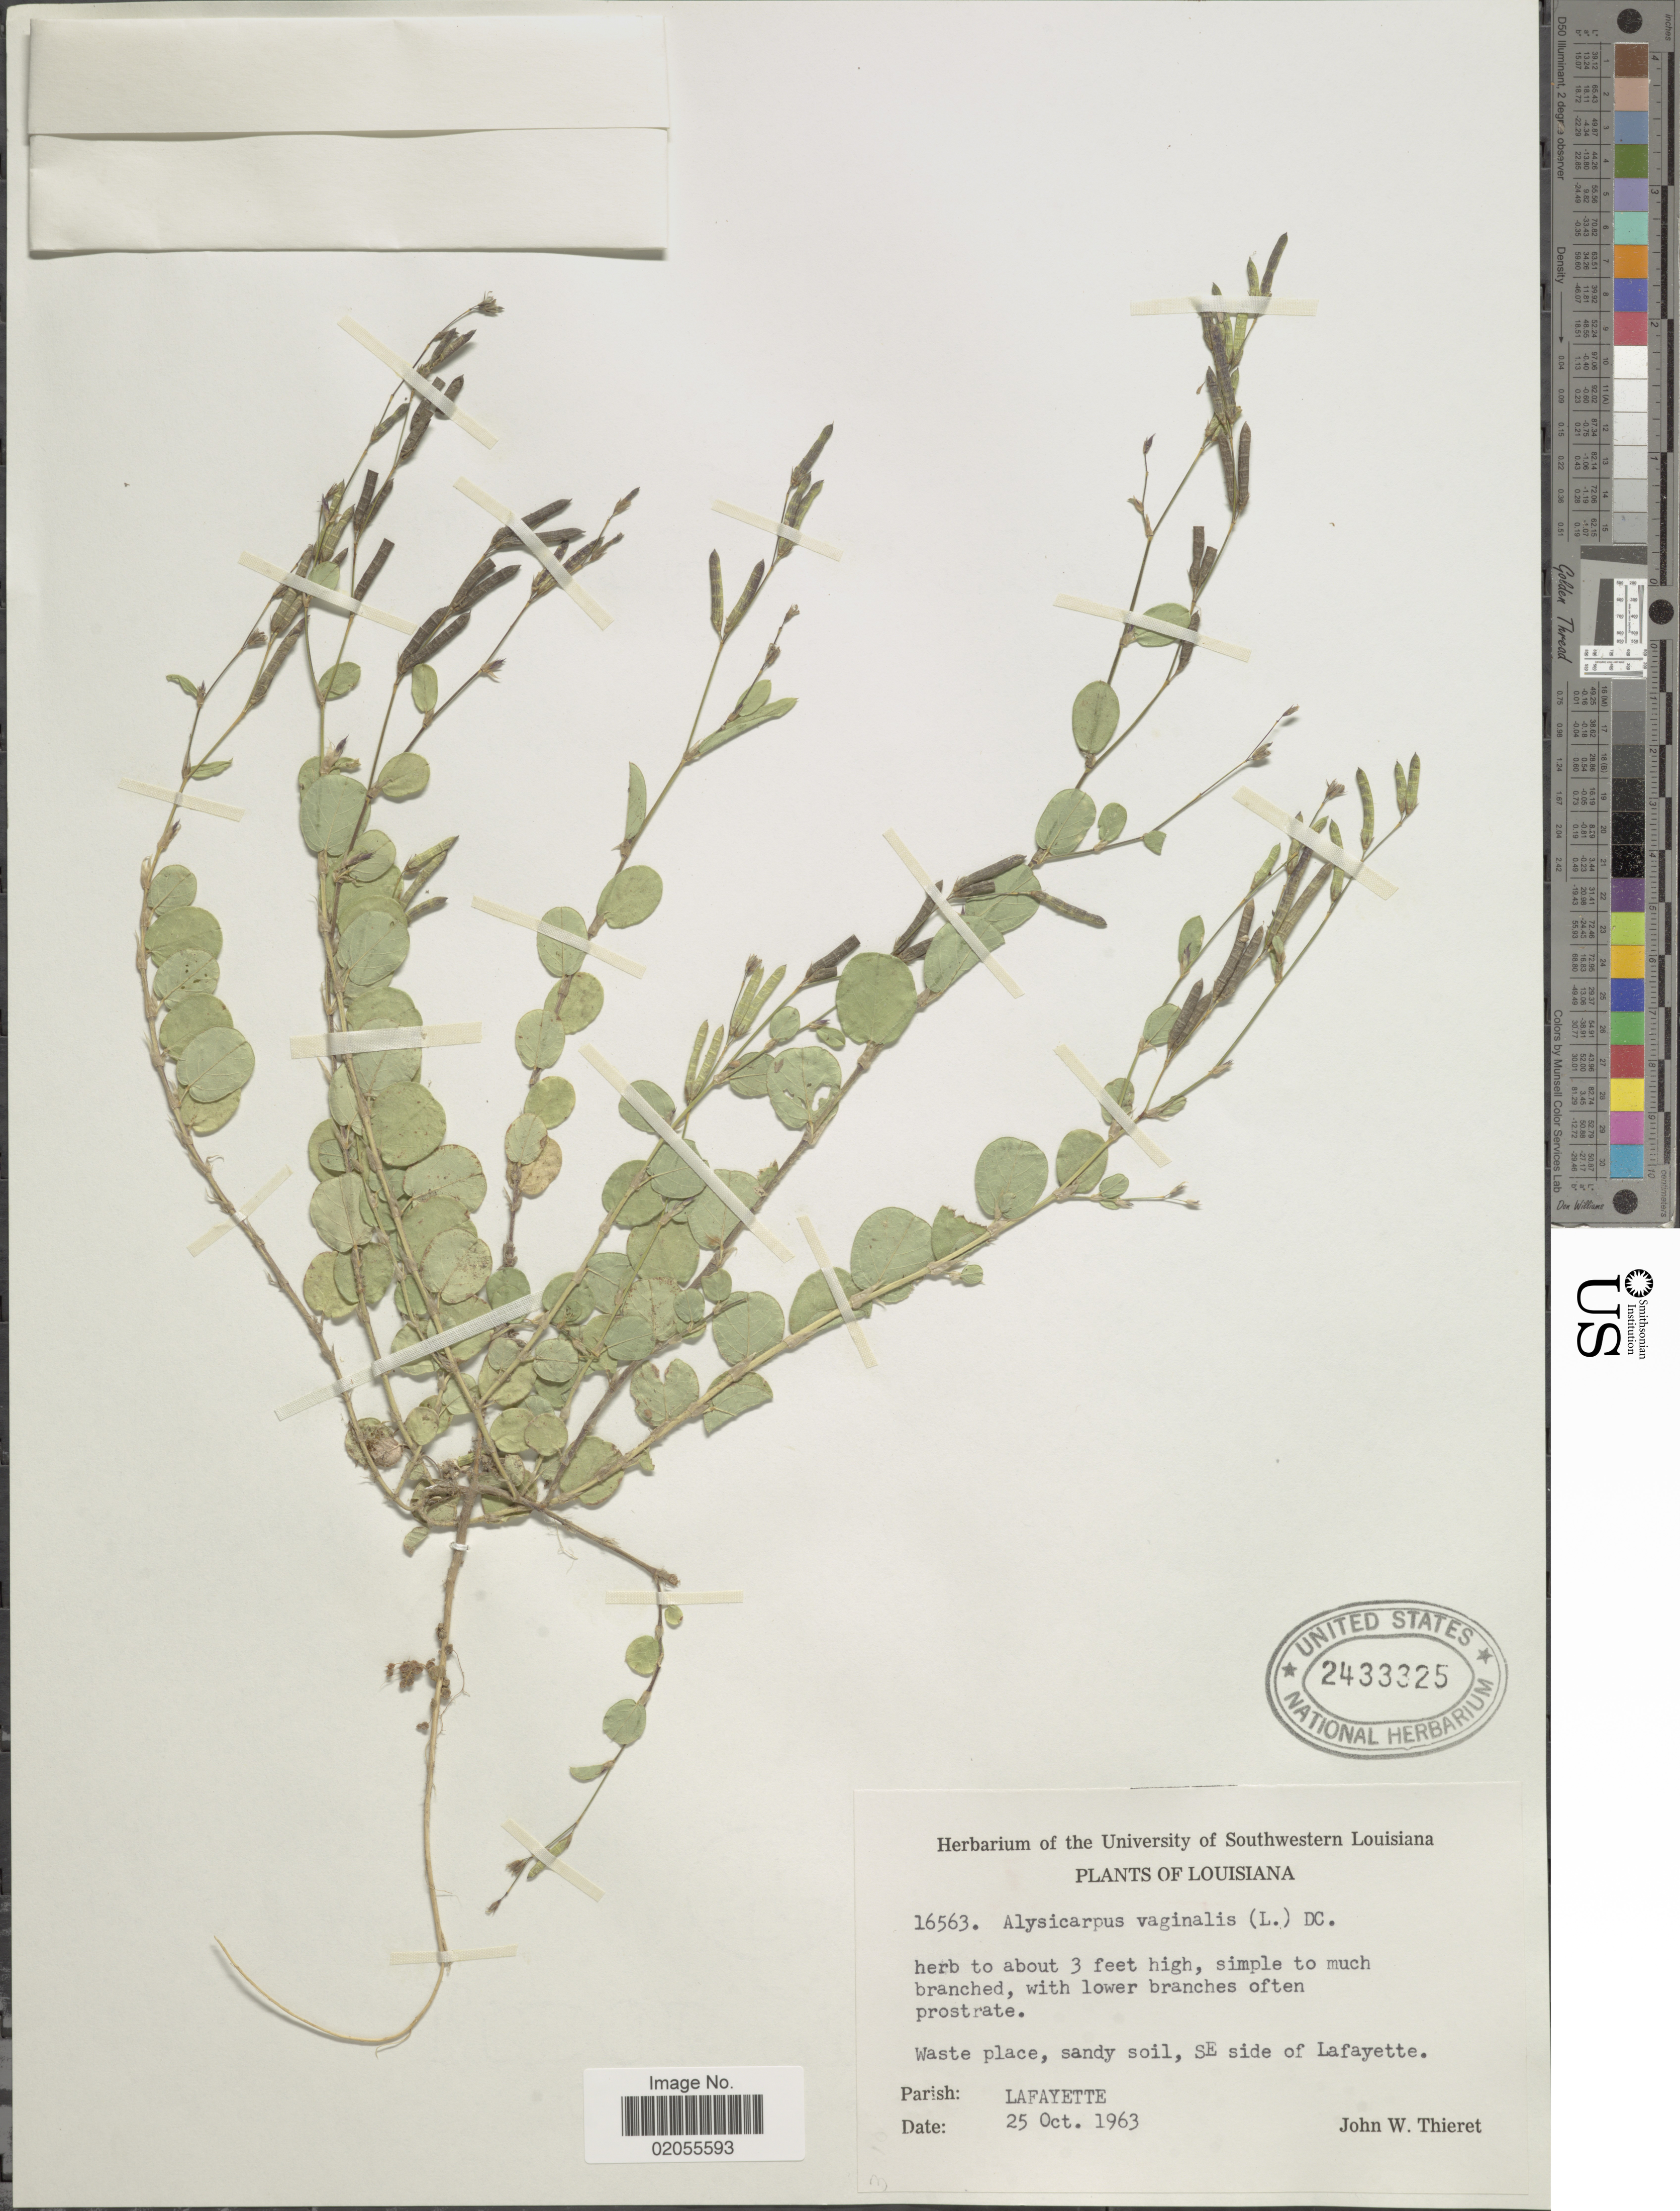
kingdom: Plantae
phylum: Tracheophyta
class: Magnoliopsida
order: Fabales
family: Fabaceae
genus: Alysicarpus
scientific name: Alysicarpus vaginalis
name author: (L.) DC.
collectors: J. W. Thieret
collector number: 16563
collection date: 1963-10-25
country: United States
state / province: Louisiana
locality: SE side of Lafayette, Parish: Lafayette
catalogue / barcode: US 2433325